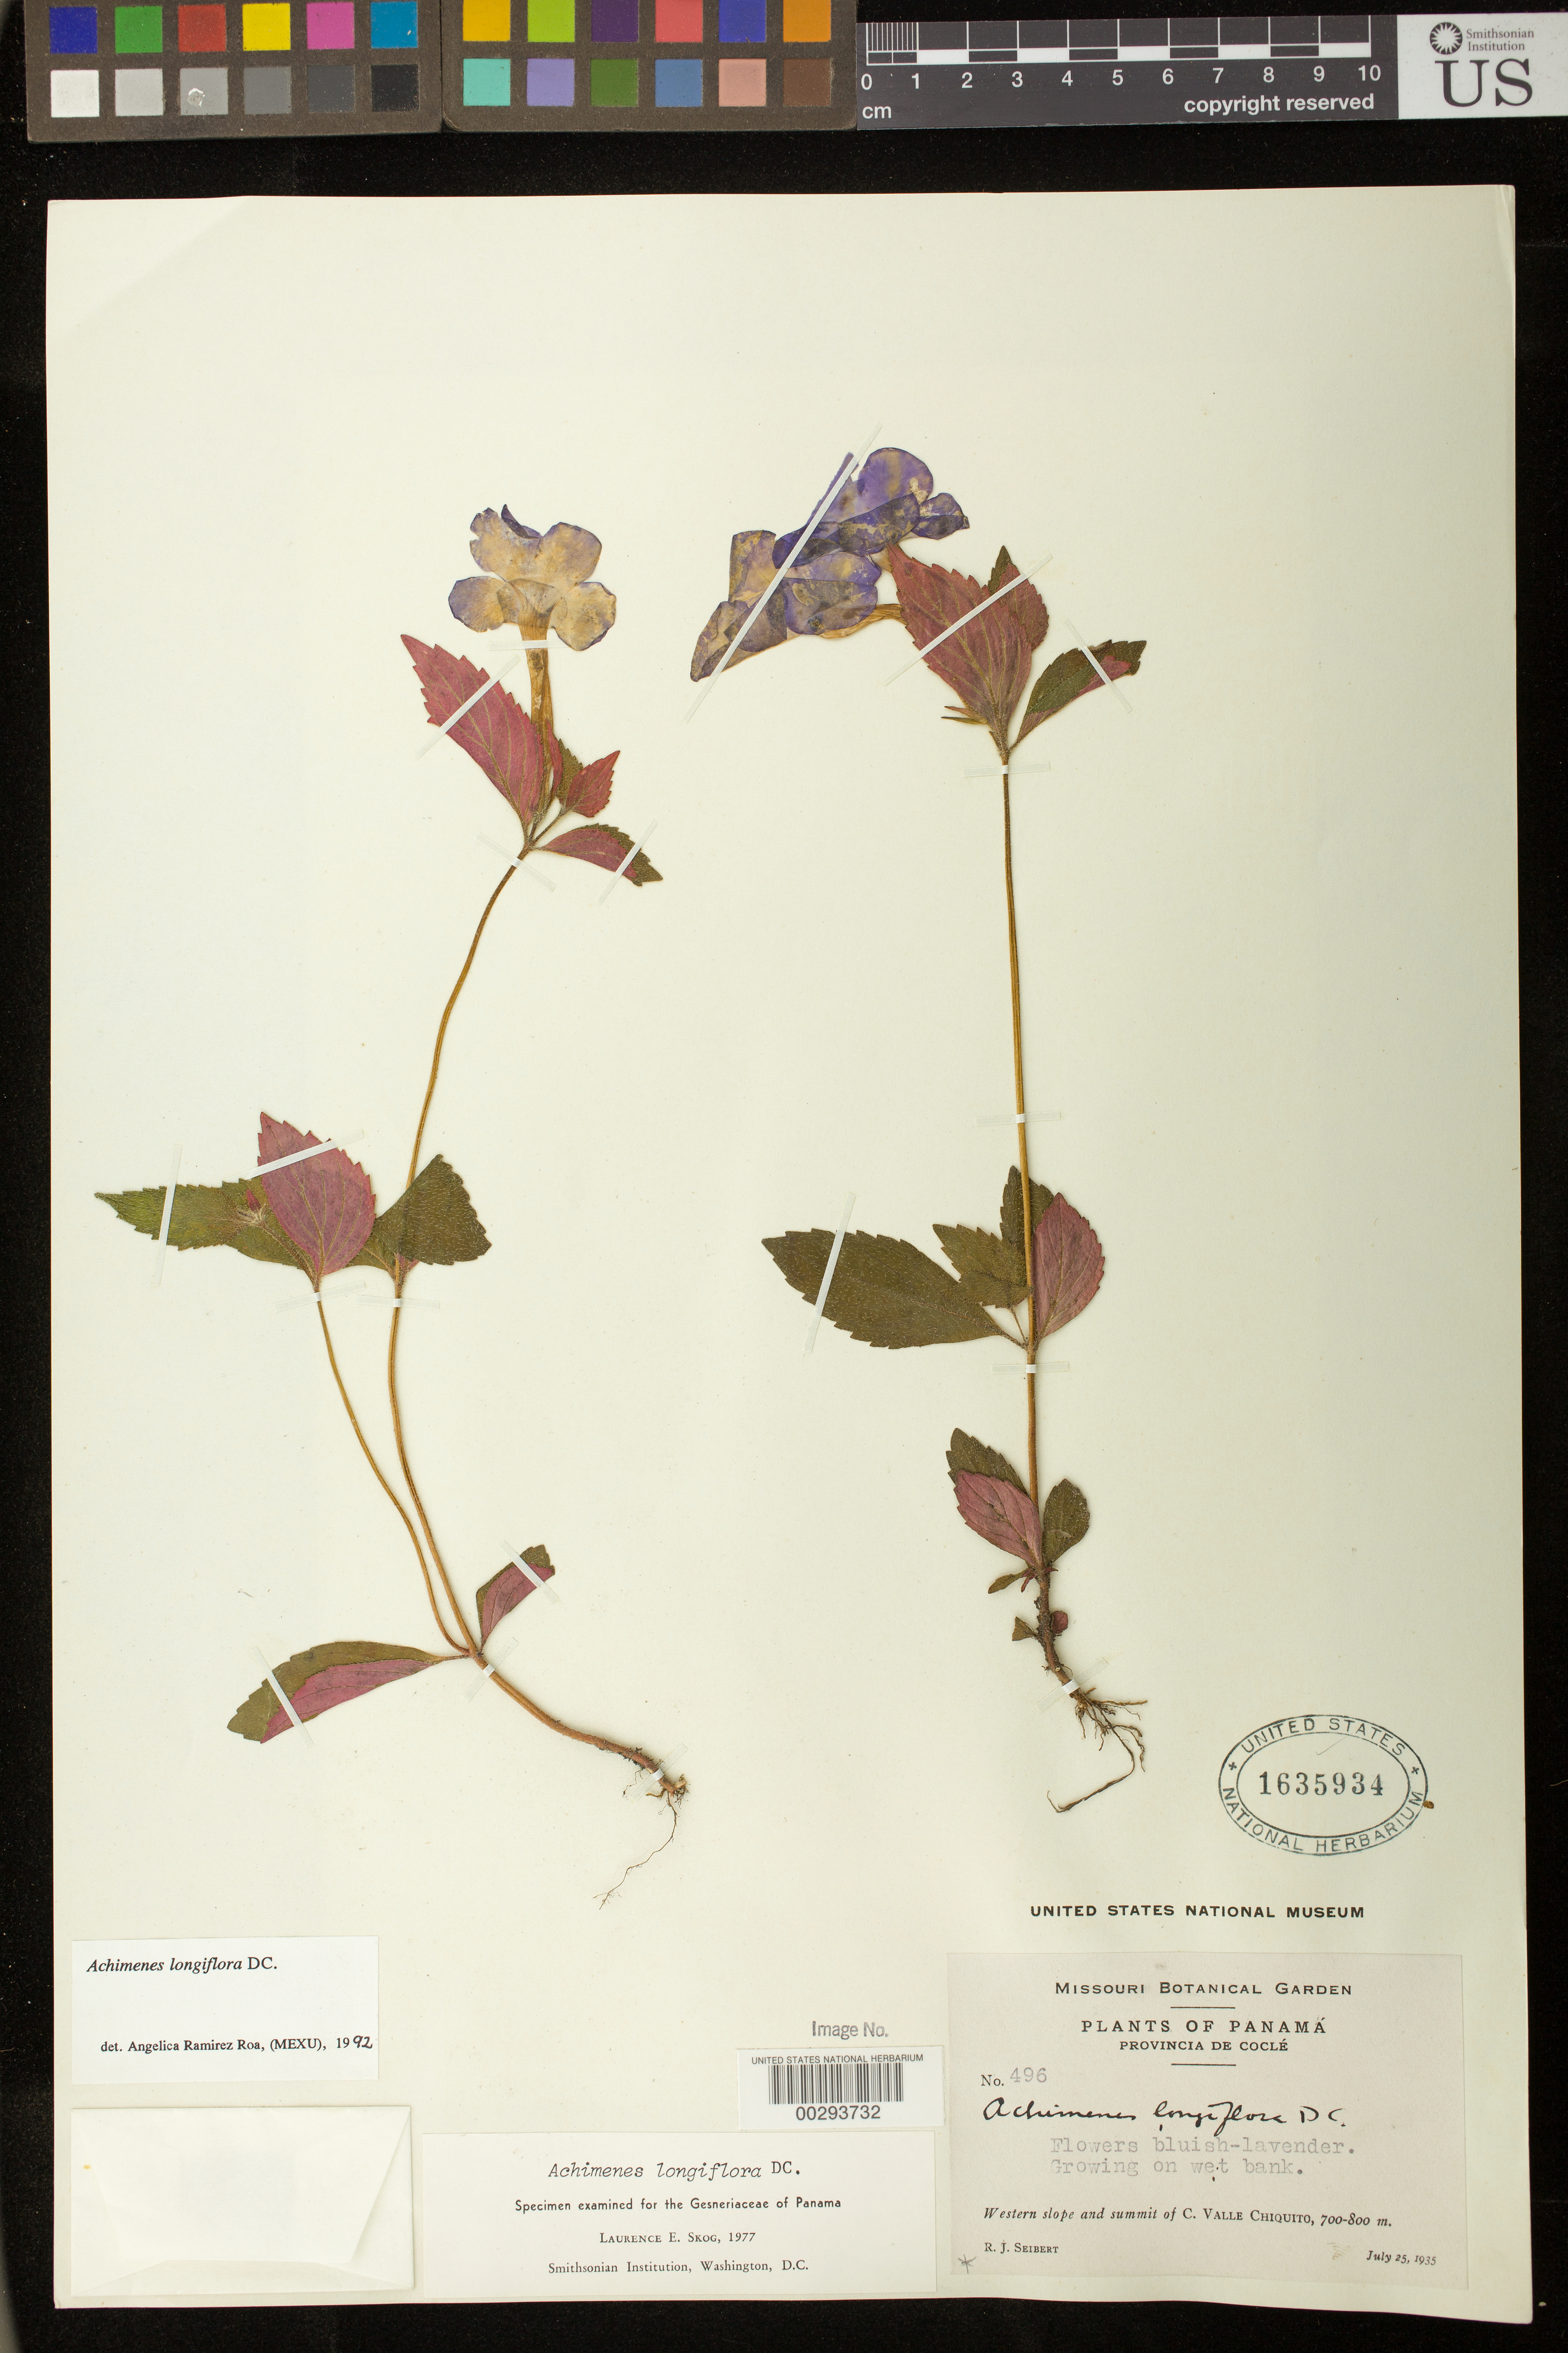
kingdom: Plantae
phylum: Tracheophyta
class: Magnoliopsida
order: Lamiales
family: Gesneriaceae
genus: Achimenes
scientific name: Achimenes longiflora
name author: DC.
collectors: R. J. Seibert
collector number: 496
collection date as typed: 25 Jul 1935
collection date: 1935-07-25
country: Panama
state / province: Coclé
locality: Western slope and summit of C Valle Chiquito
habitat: Wet bank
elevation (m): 700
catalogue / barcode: US 1635934